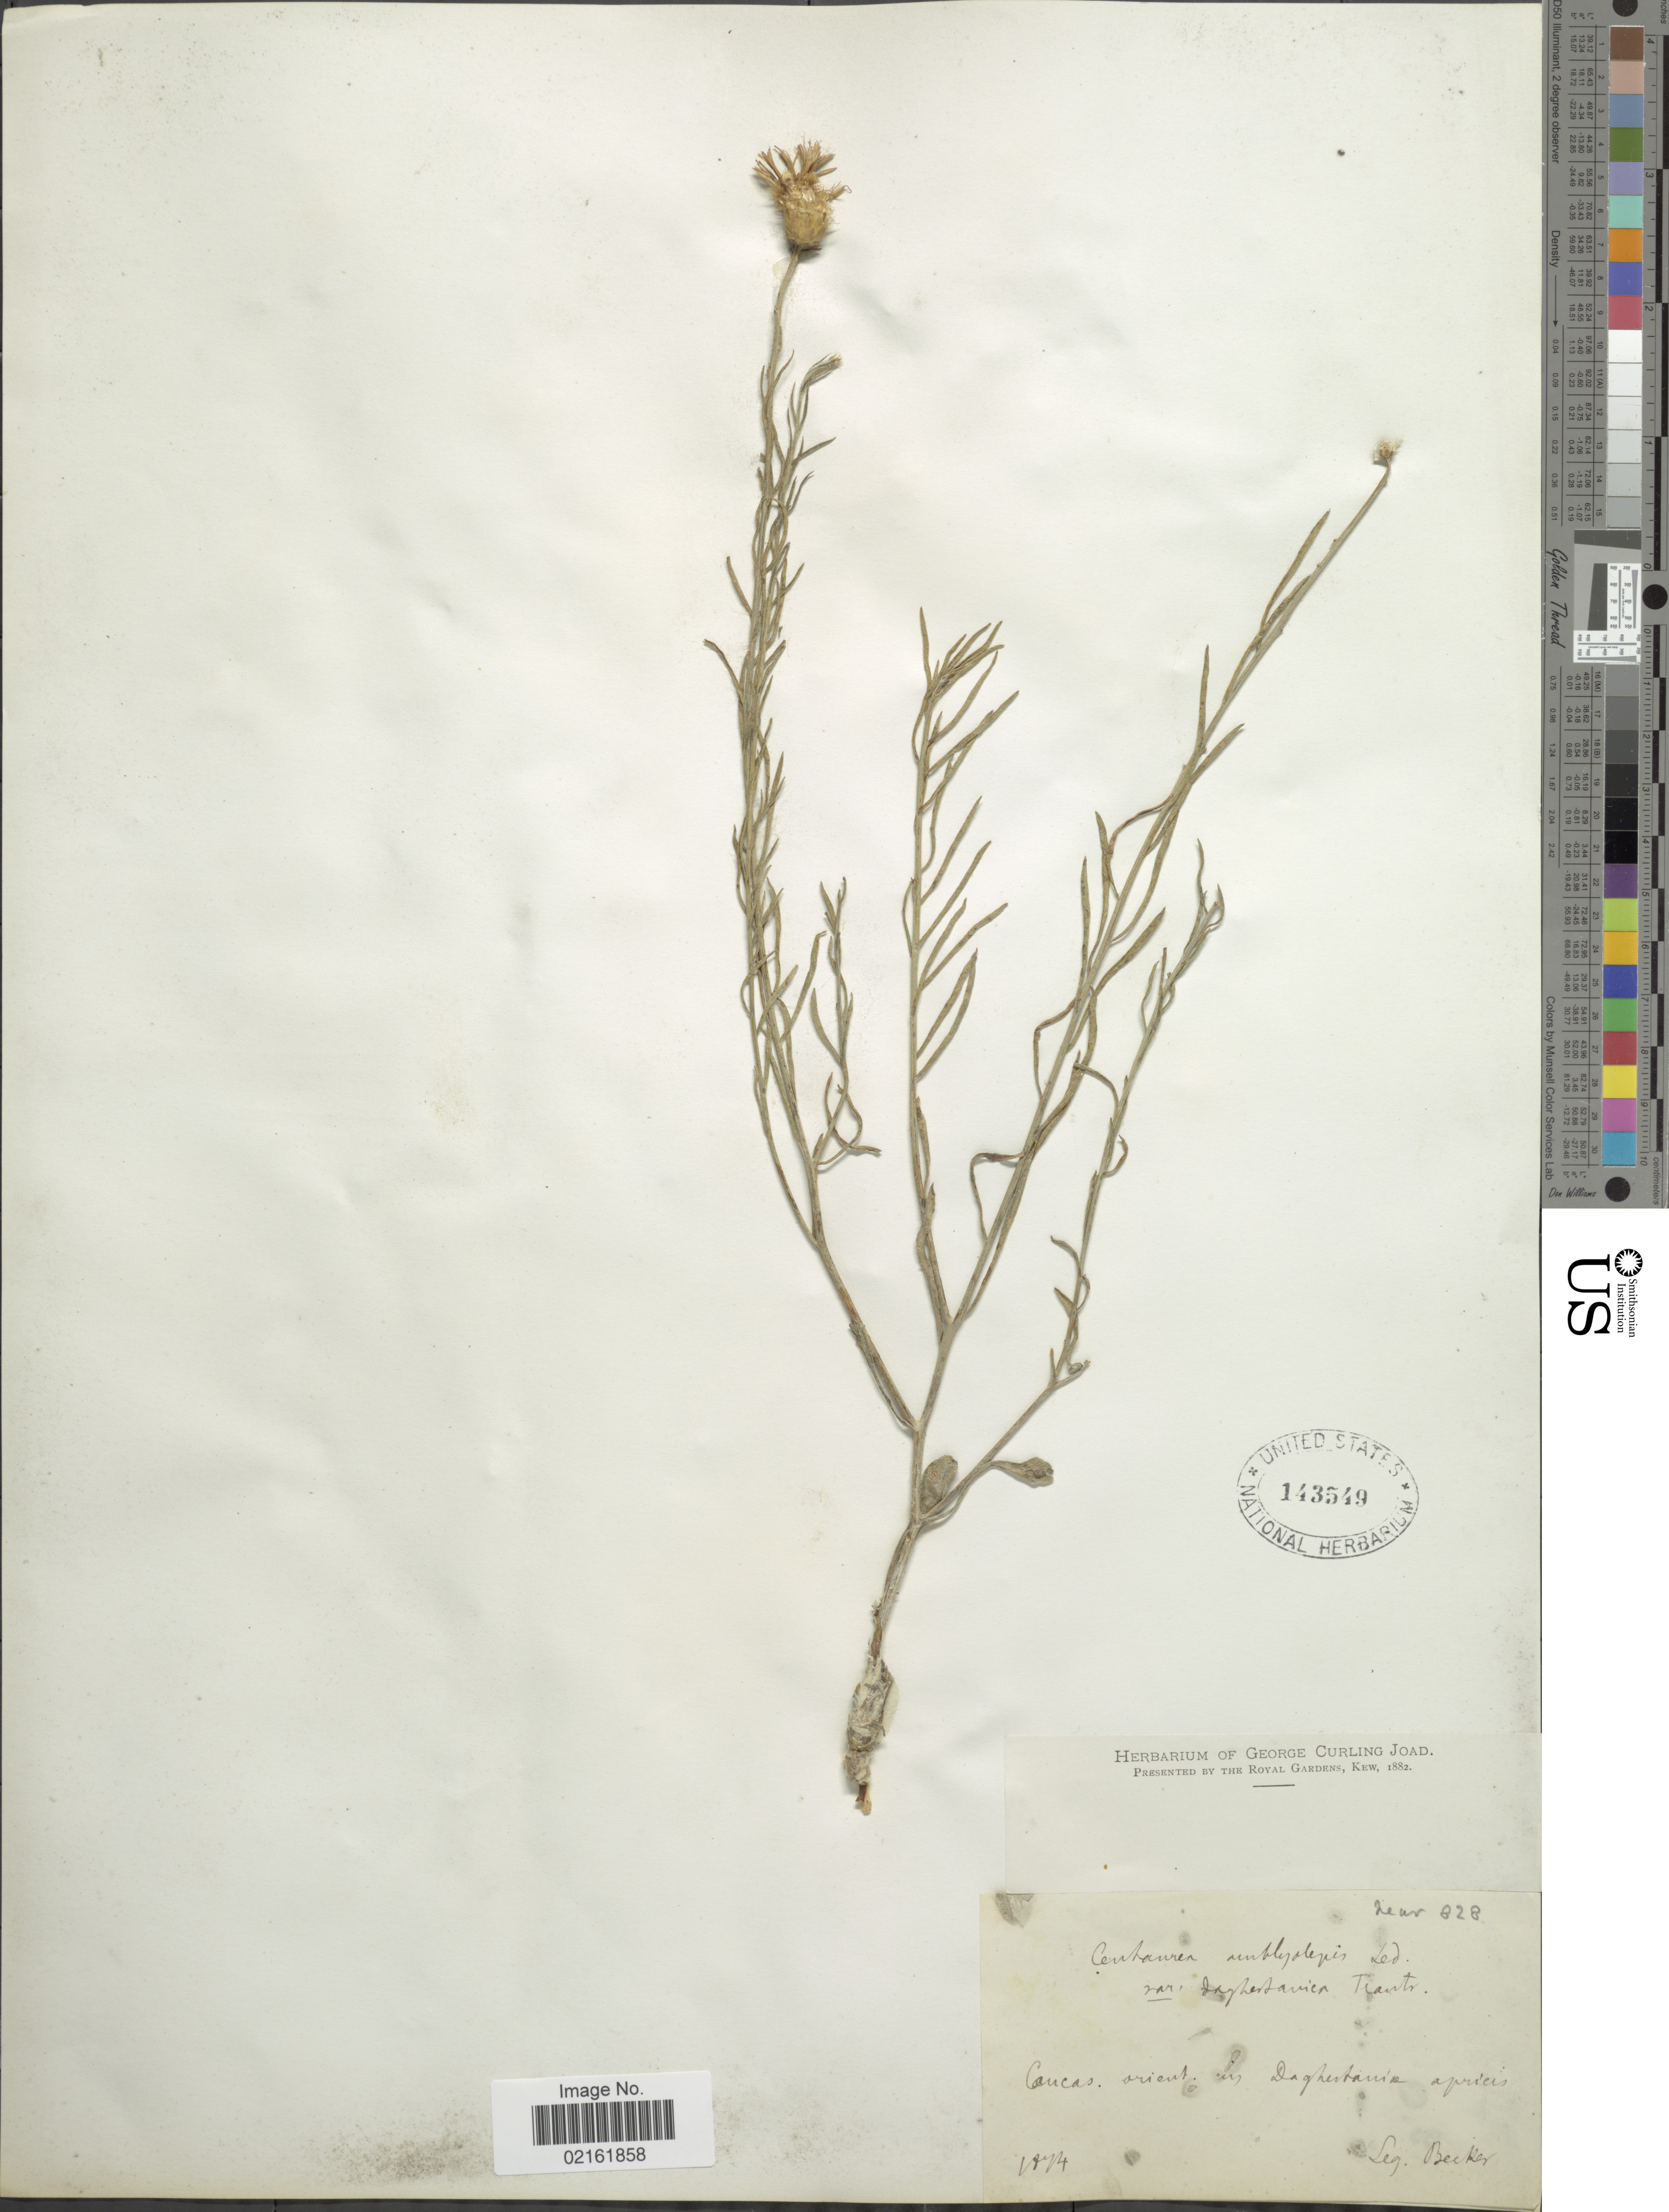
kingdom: Plantae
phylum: Tracheophyta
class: Magnoliopsida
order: Asterales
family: Asteraceae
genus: Psephellus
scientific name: Psephellus amblyolepis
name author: (Ledeb.) Wagenitz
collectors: -. Becker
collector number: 393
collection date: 1894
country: Russian Federation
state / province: Dagestan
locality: Caucas. orient, Daghestania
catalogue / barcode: US 143549